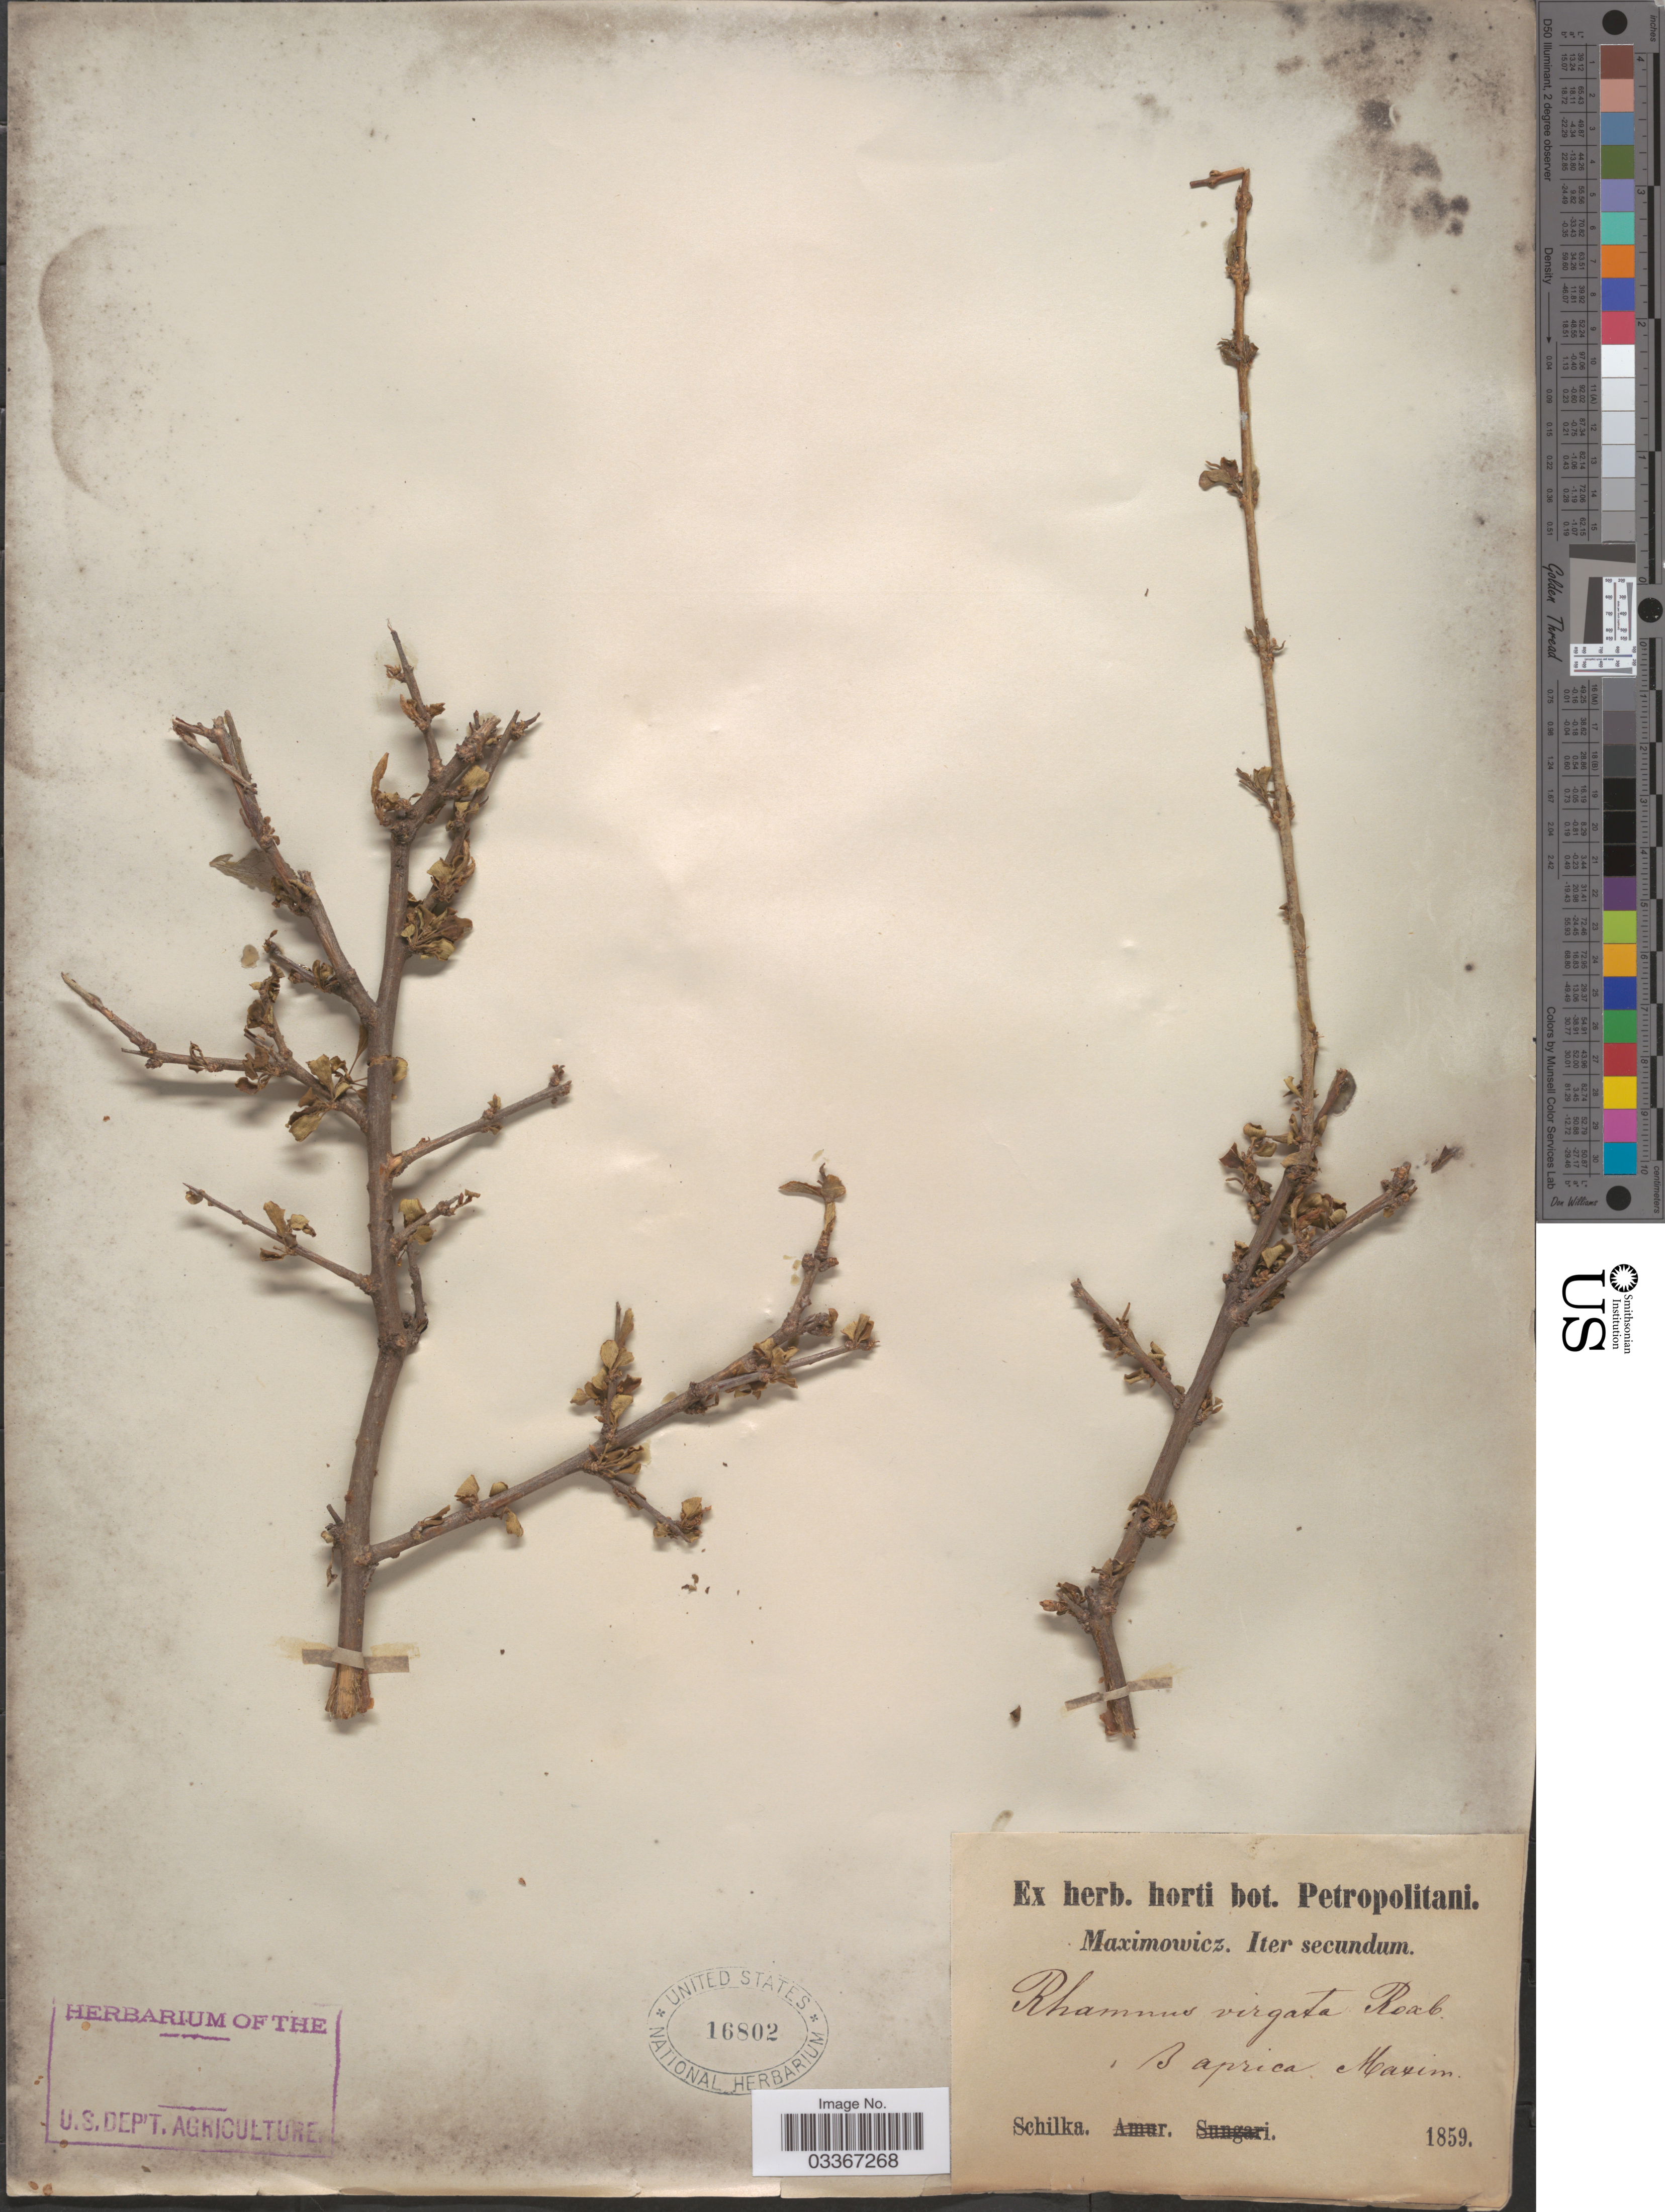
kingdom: Plantae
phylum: Tracheophyta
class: Magnoliopsida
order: Rosales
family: Rhamnaceae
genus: Rhamnus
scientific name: Rhamnus virgata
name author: Roxb.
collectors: -. Maximowicz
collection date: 1859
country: Russian Federation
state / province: Amur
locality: Schilka.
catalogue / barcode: US 16802